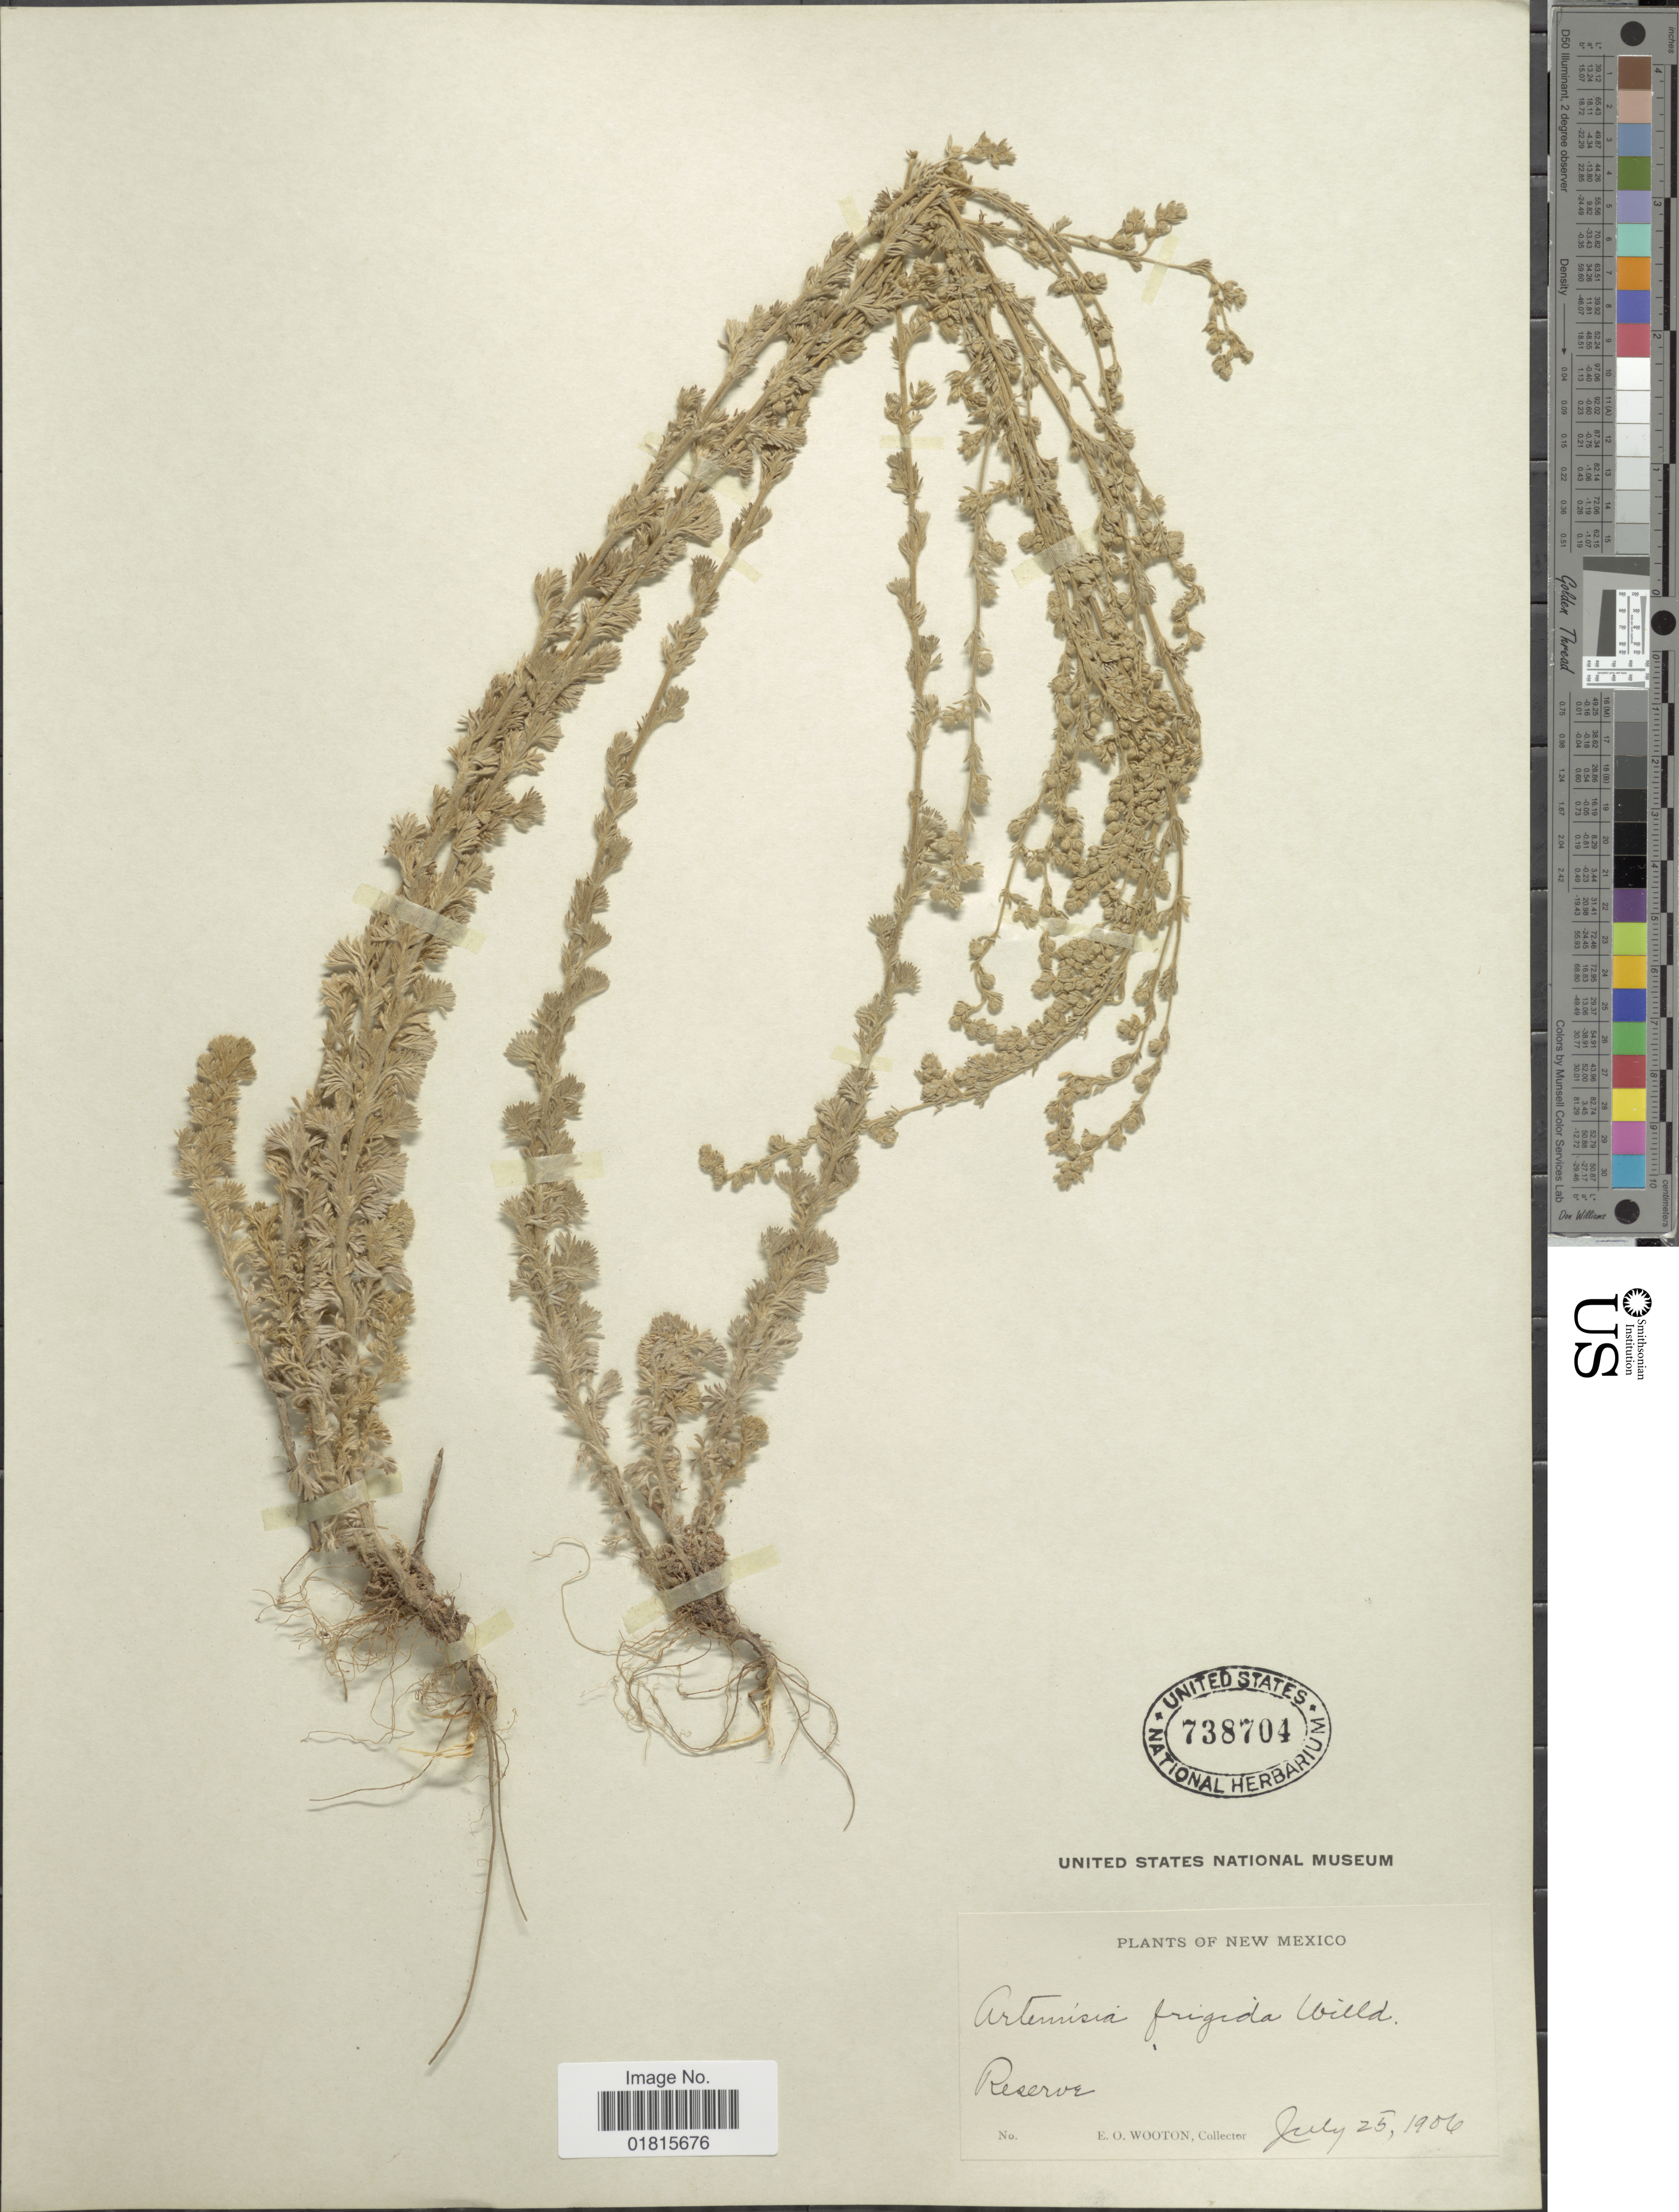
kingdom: Plantae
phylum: Tracheophyta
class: Magnoliopsida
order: Asterales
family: Asteraceae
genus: Artemisia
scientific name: Artemisia frigida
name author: Willd.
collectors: E. O. Wooton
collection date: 1906-07-25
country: United States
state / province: New Mexico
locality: Reserve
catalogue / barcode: US 738704